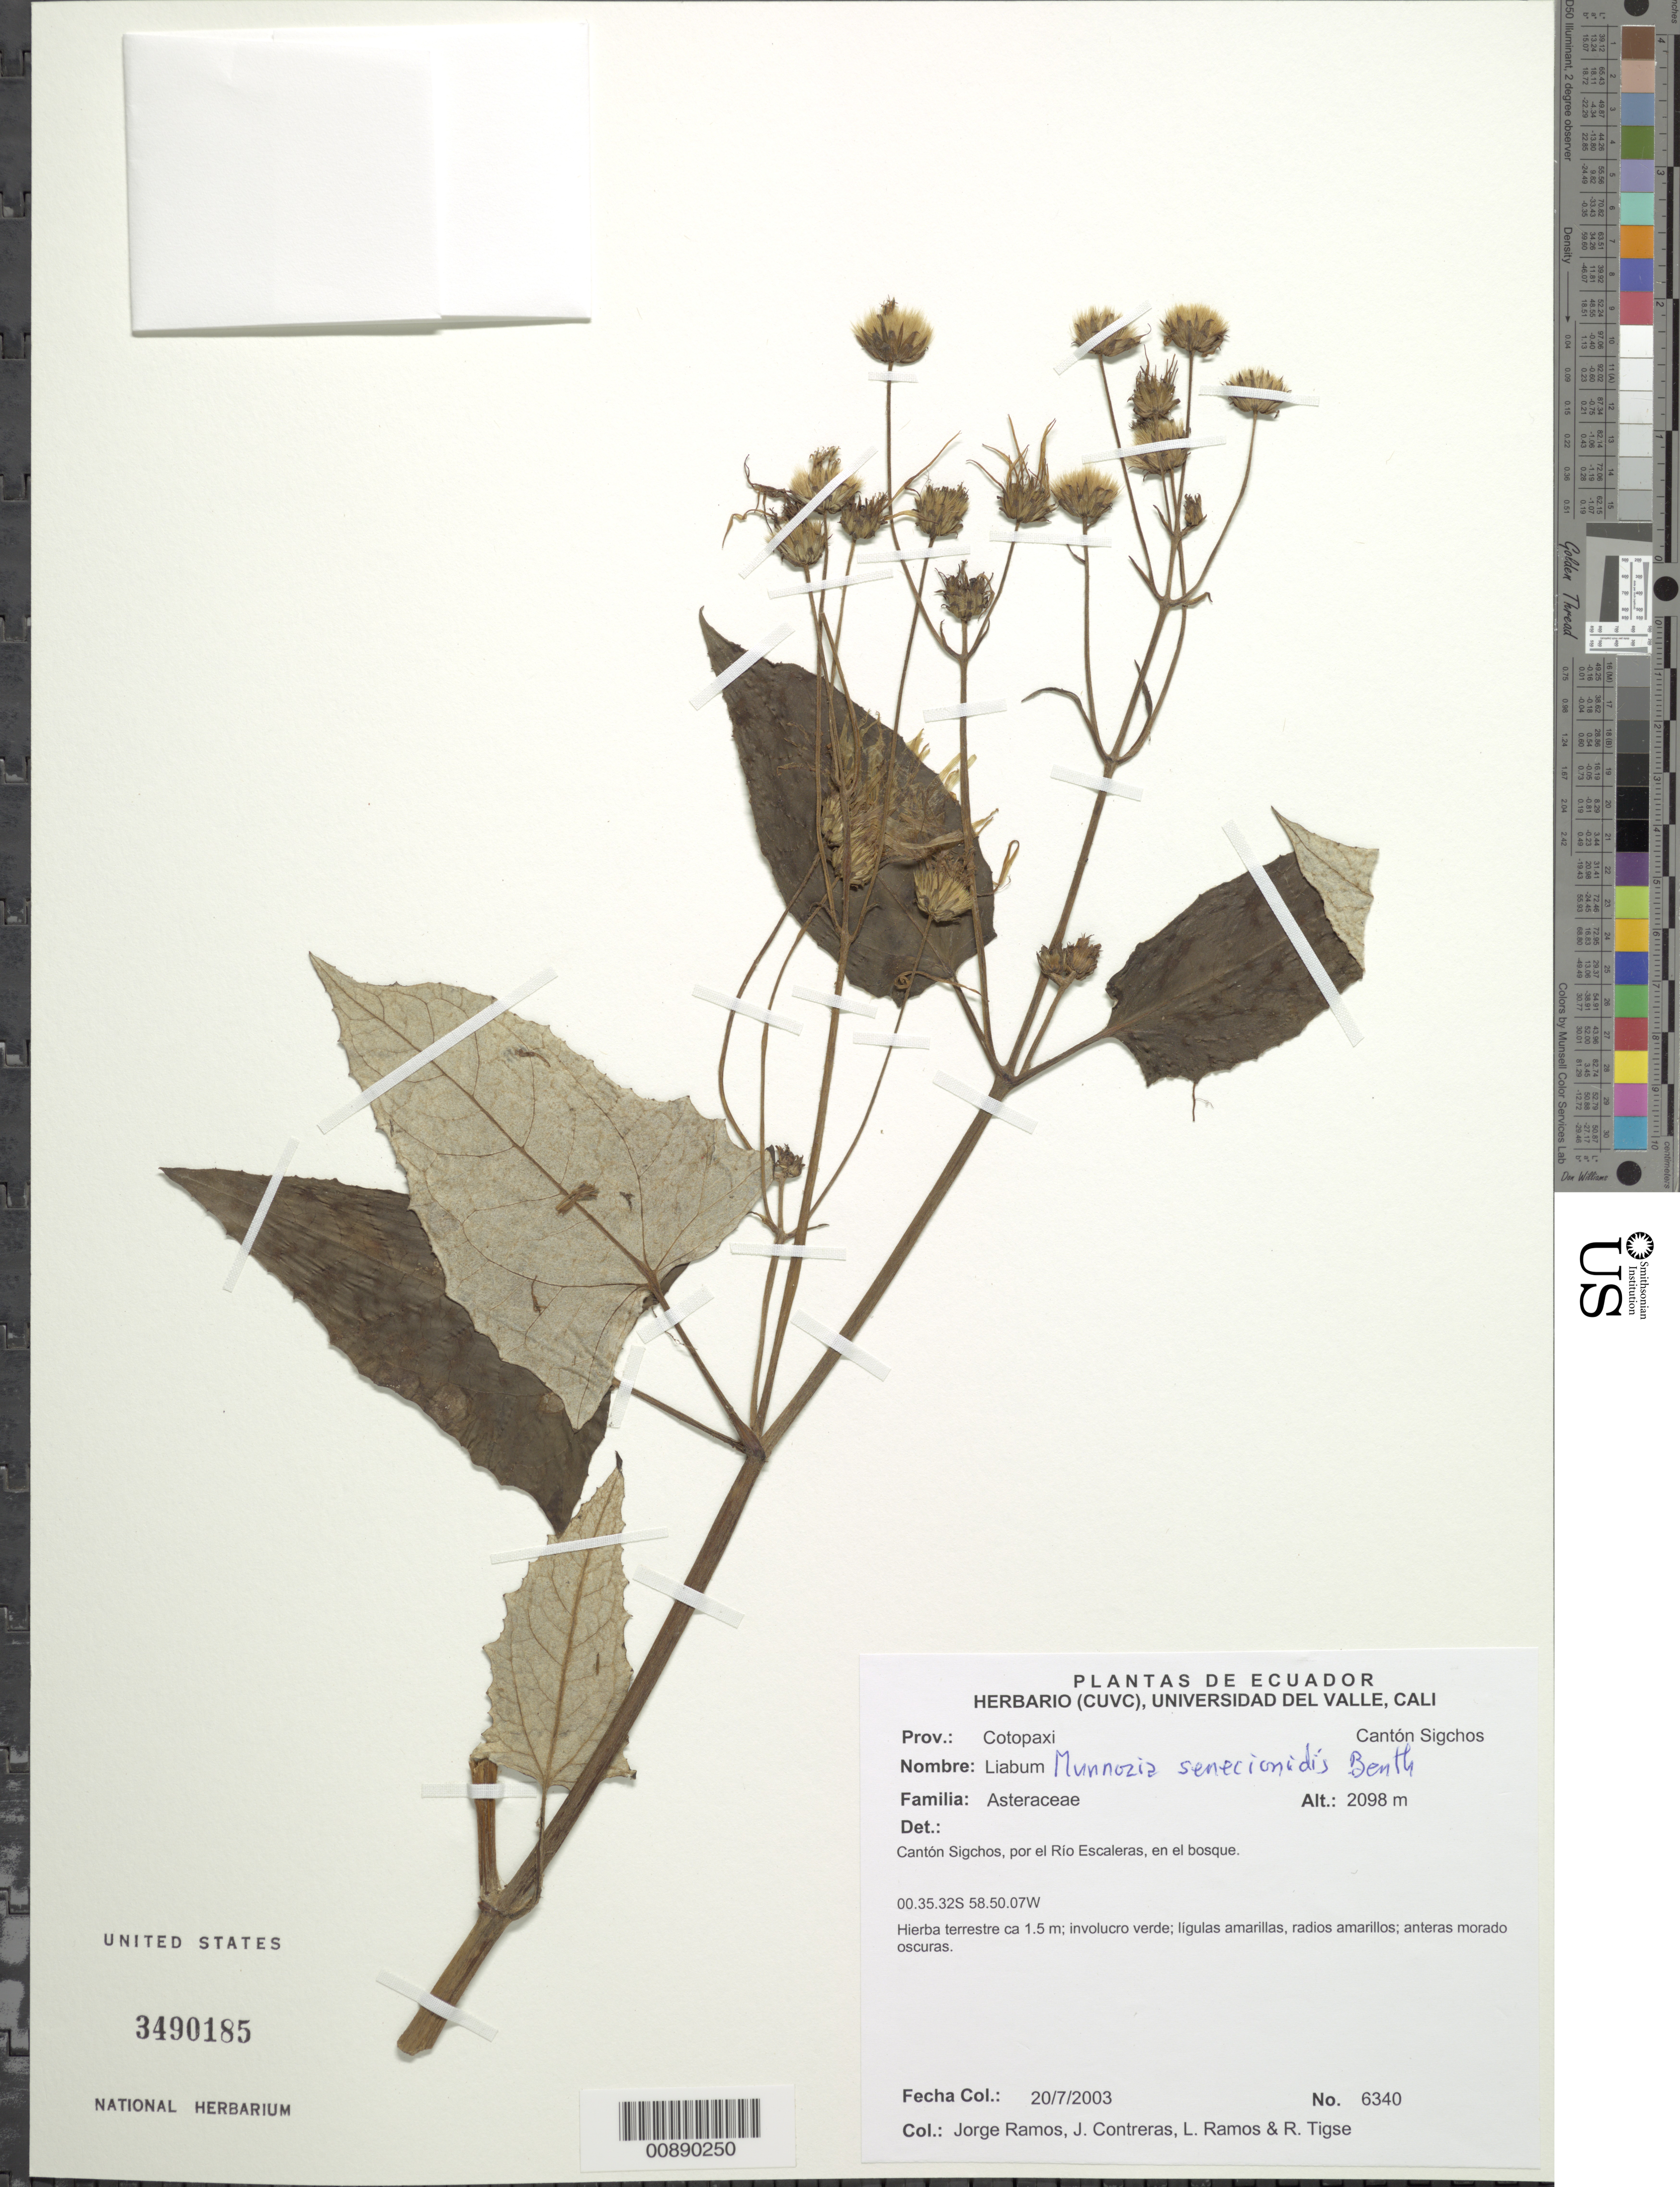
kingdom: Plantae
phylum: Tracheophyta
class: Magnoliopsida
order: Asterales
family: Asteraceae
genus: Munnozia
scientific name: Munnozia senecionidis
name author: Benth.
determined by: Robinson, Harold E., (US)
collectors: J. Ramos, J. Contreras, L. Ramos & R. Tigse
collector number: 6340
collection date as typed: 20 July 2003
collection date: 2003-07-20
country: Ecuador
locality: Prov. Cotopaxi, Mun. Cantón Sigchos, por el Río Escaleras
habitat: Bosque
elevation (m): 2098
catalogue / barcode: US 3490185